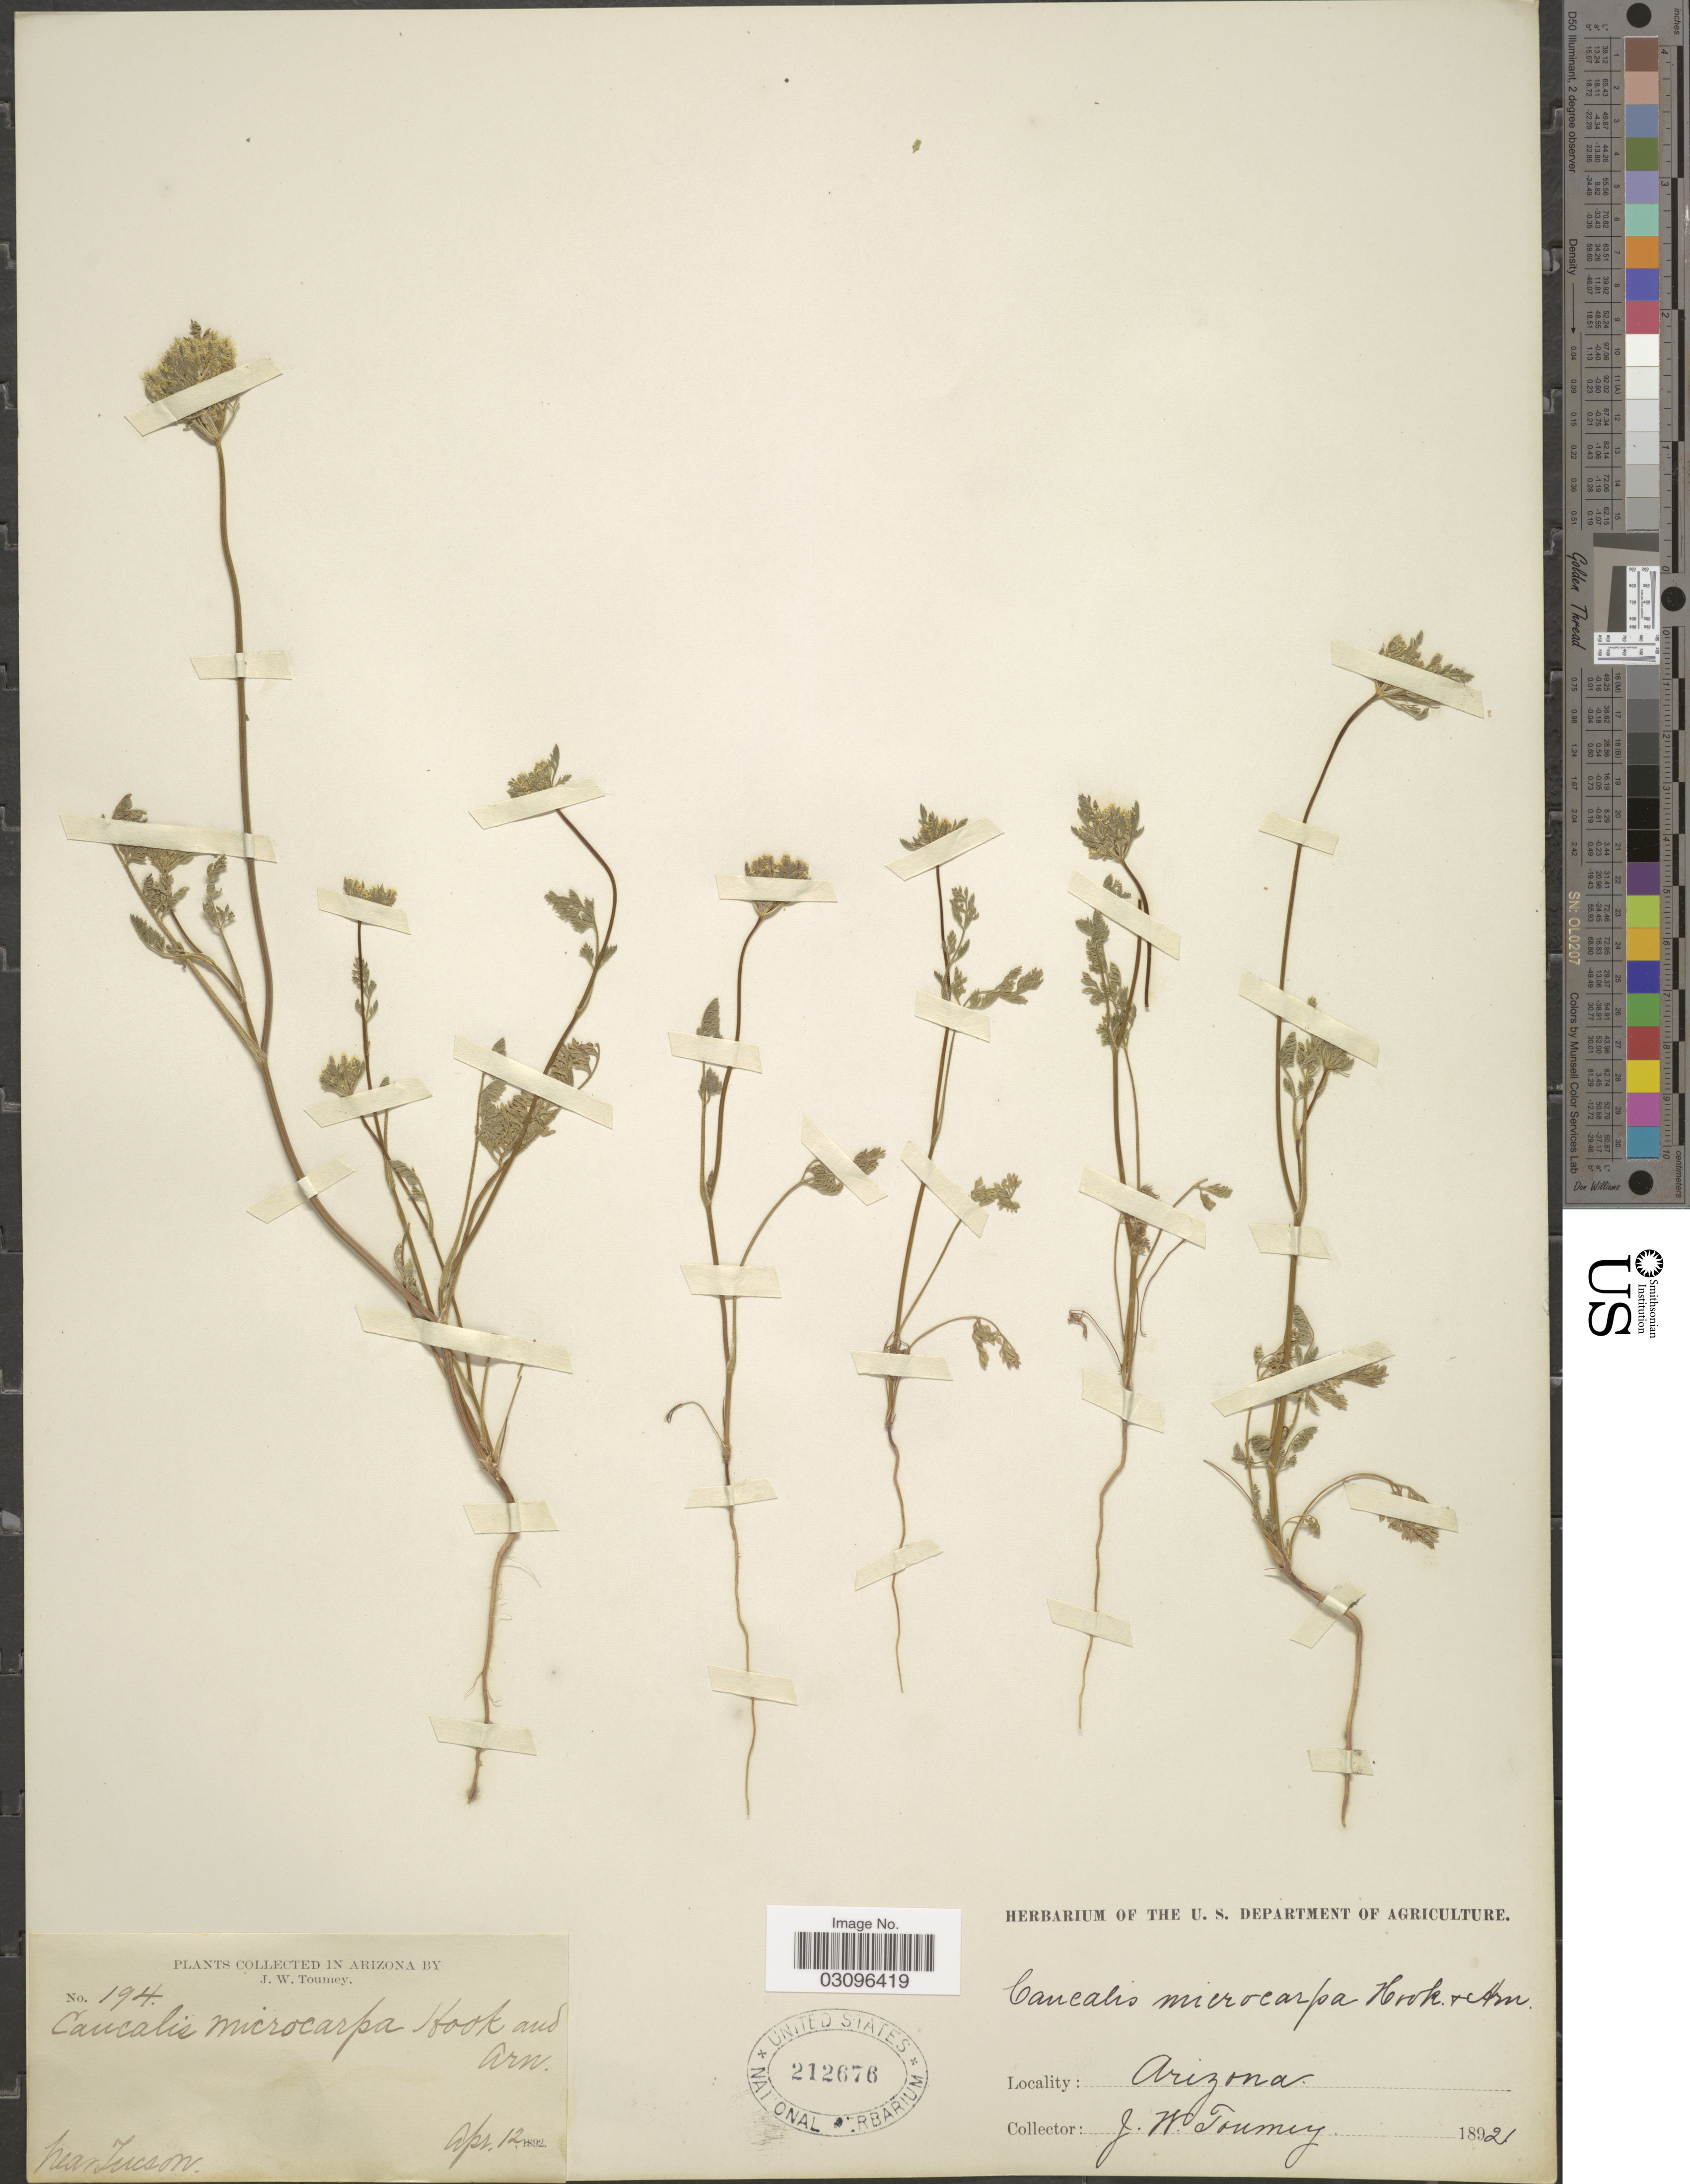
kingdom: Plantae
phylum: Tracheophyta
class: Magnoliopsida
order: Apiales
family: Apiaceae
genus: Daucus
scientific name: Daucus pusillus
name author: Michx.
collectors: J. W. Toumey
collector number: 194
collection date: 1892-04-12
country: United States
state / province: Arizona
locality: Near Tucson.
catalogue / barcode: US 212676